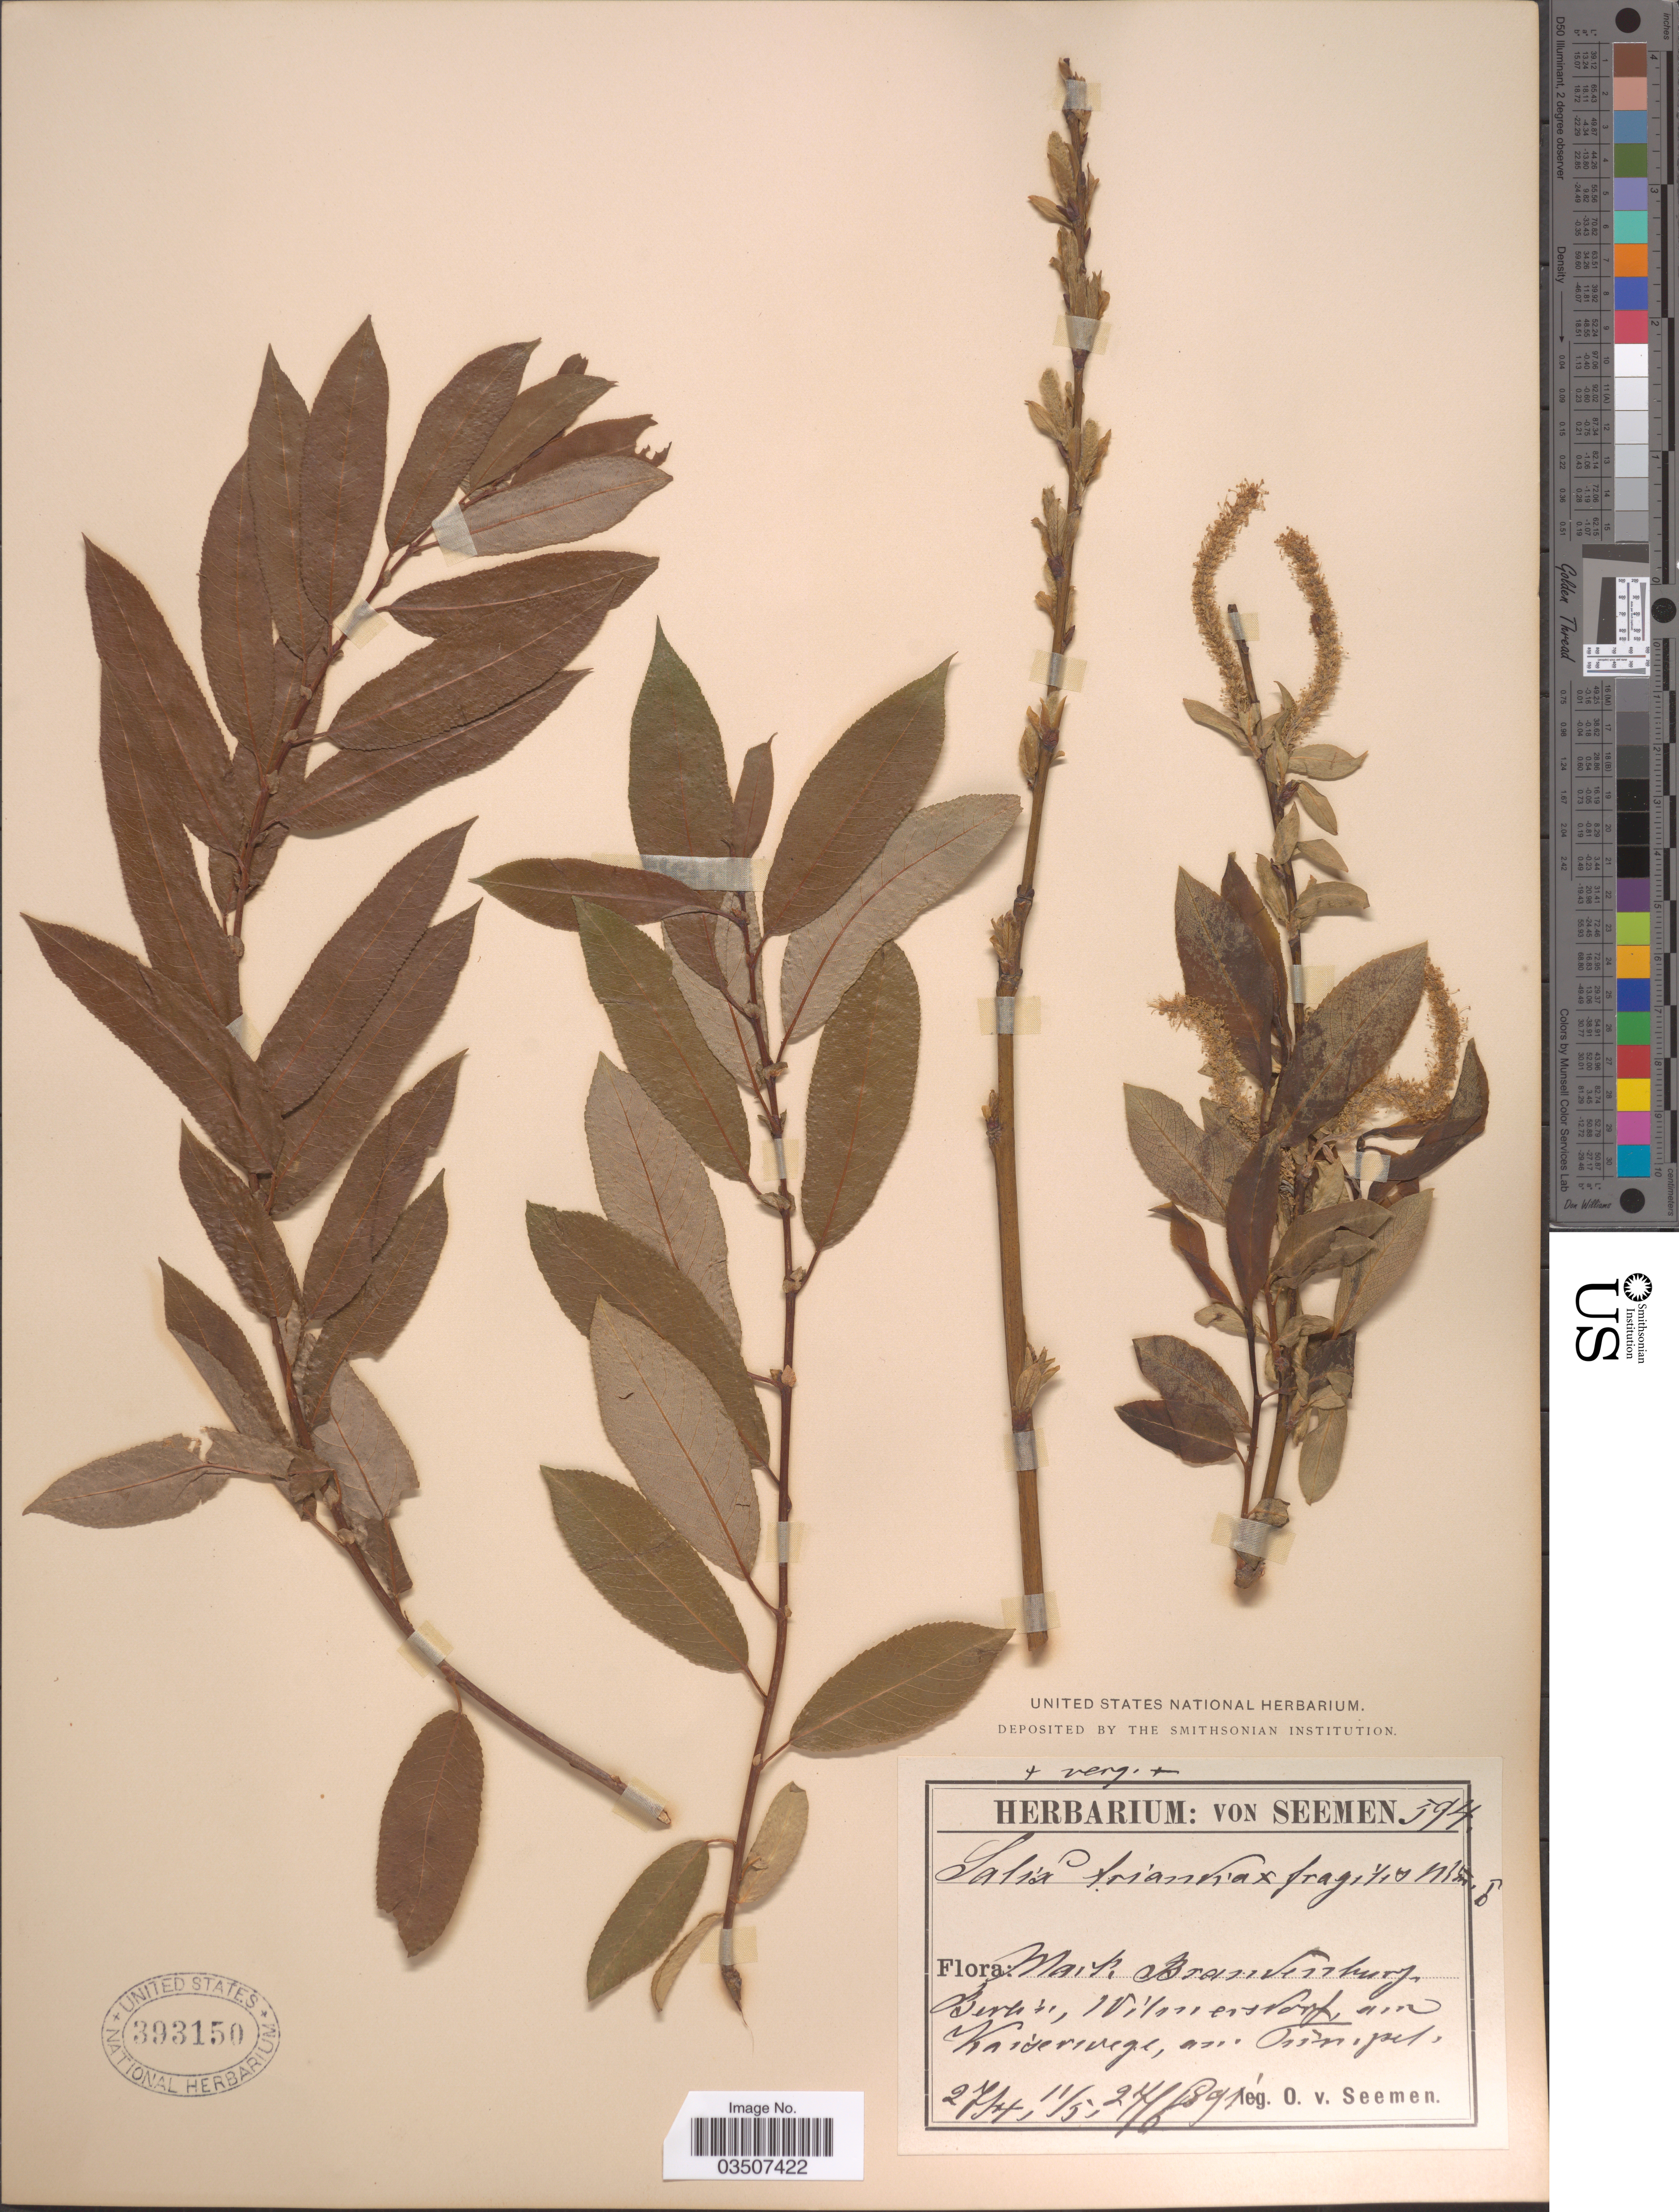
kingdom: Plantae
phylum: Tracheophyta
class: Magnoliopsida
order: Malpighiales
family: Salicaceae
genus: Salix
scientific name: Salix triandra x S. fragilis L.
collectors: K. O. von Seemen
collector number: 594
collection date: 1891-04-27/1891-06-27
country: Germany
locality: Mark Brandenburg. Berlin, Wilmersdorf, am Kaiserwege, am Tumpel.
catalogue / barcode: US 393150